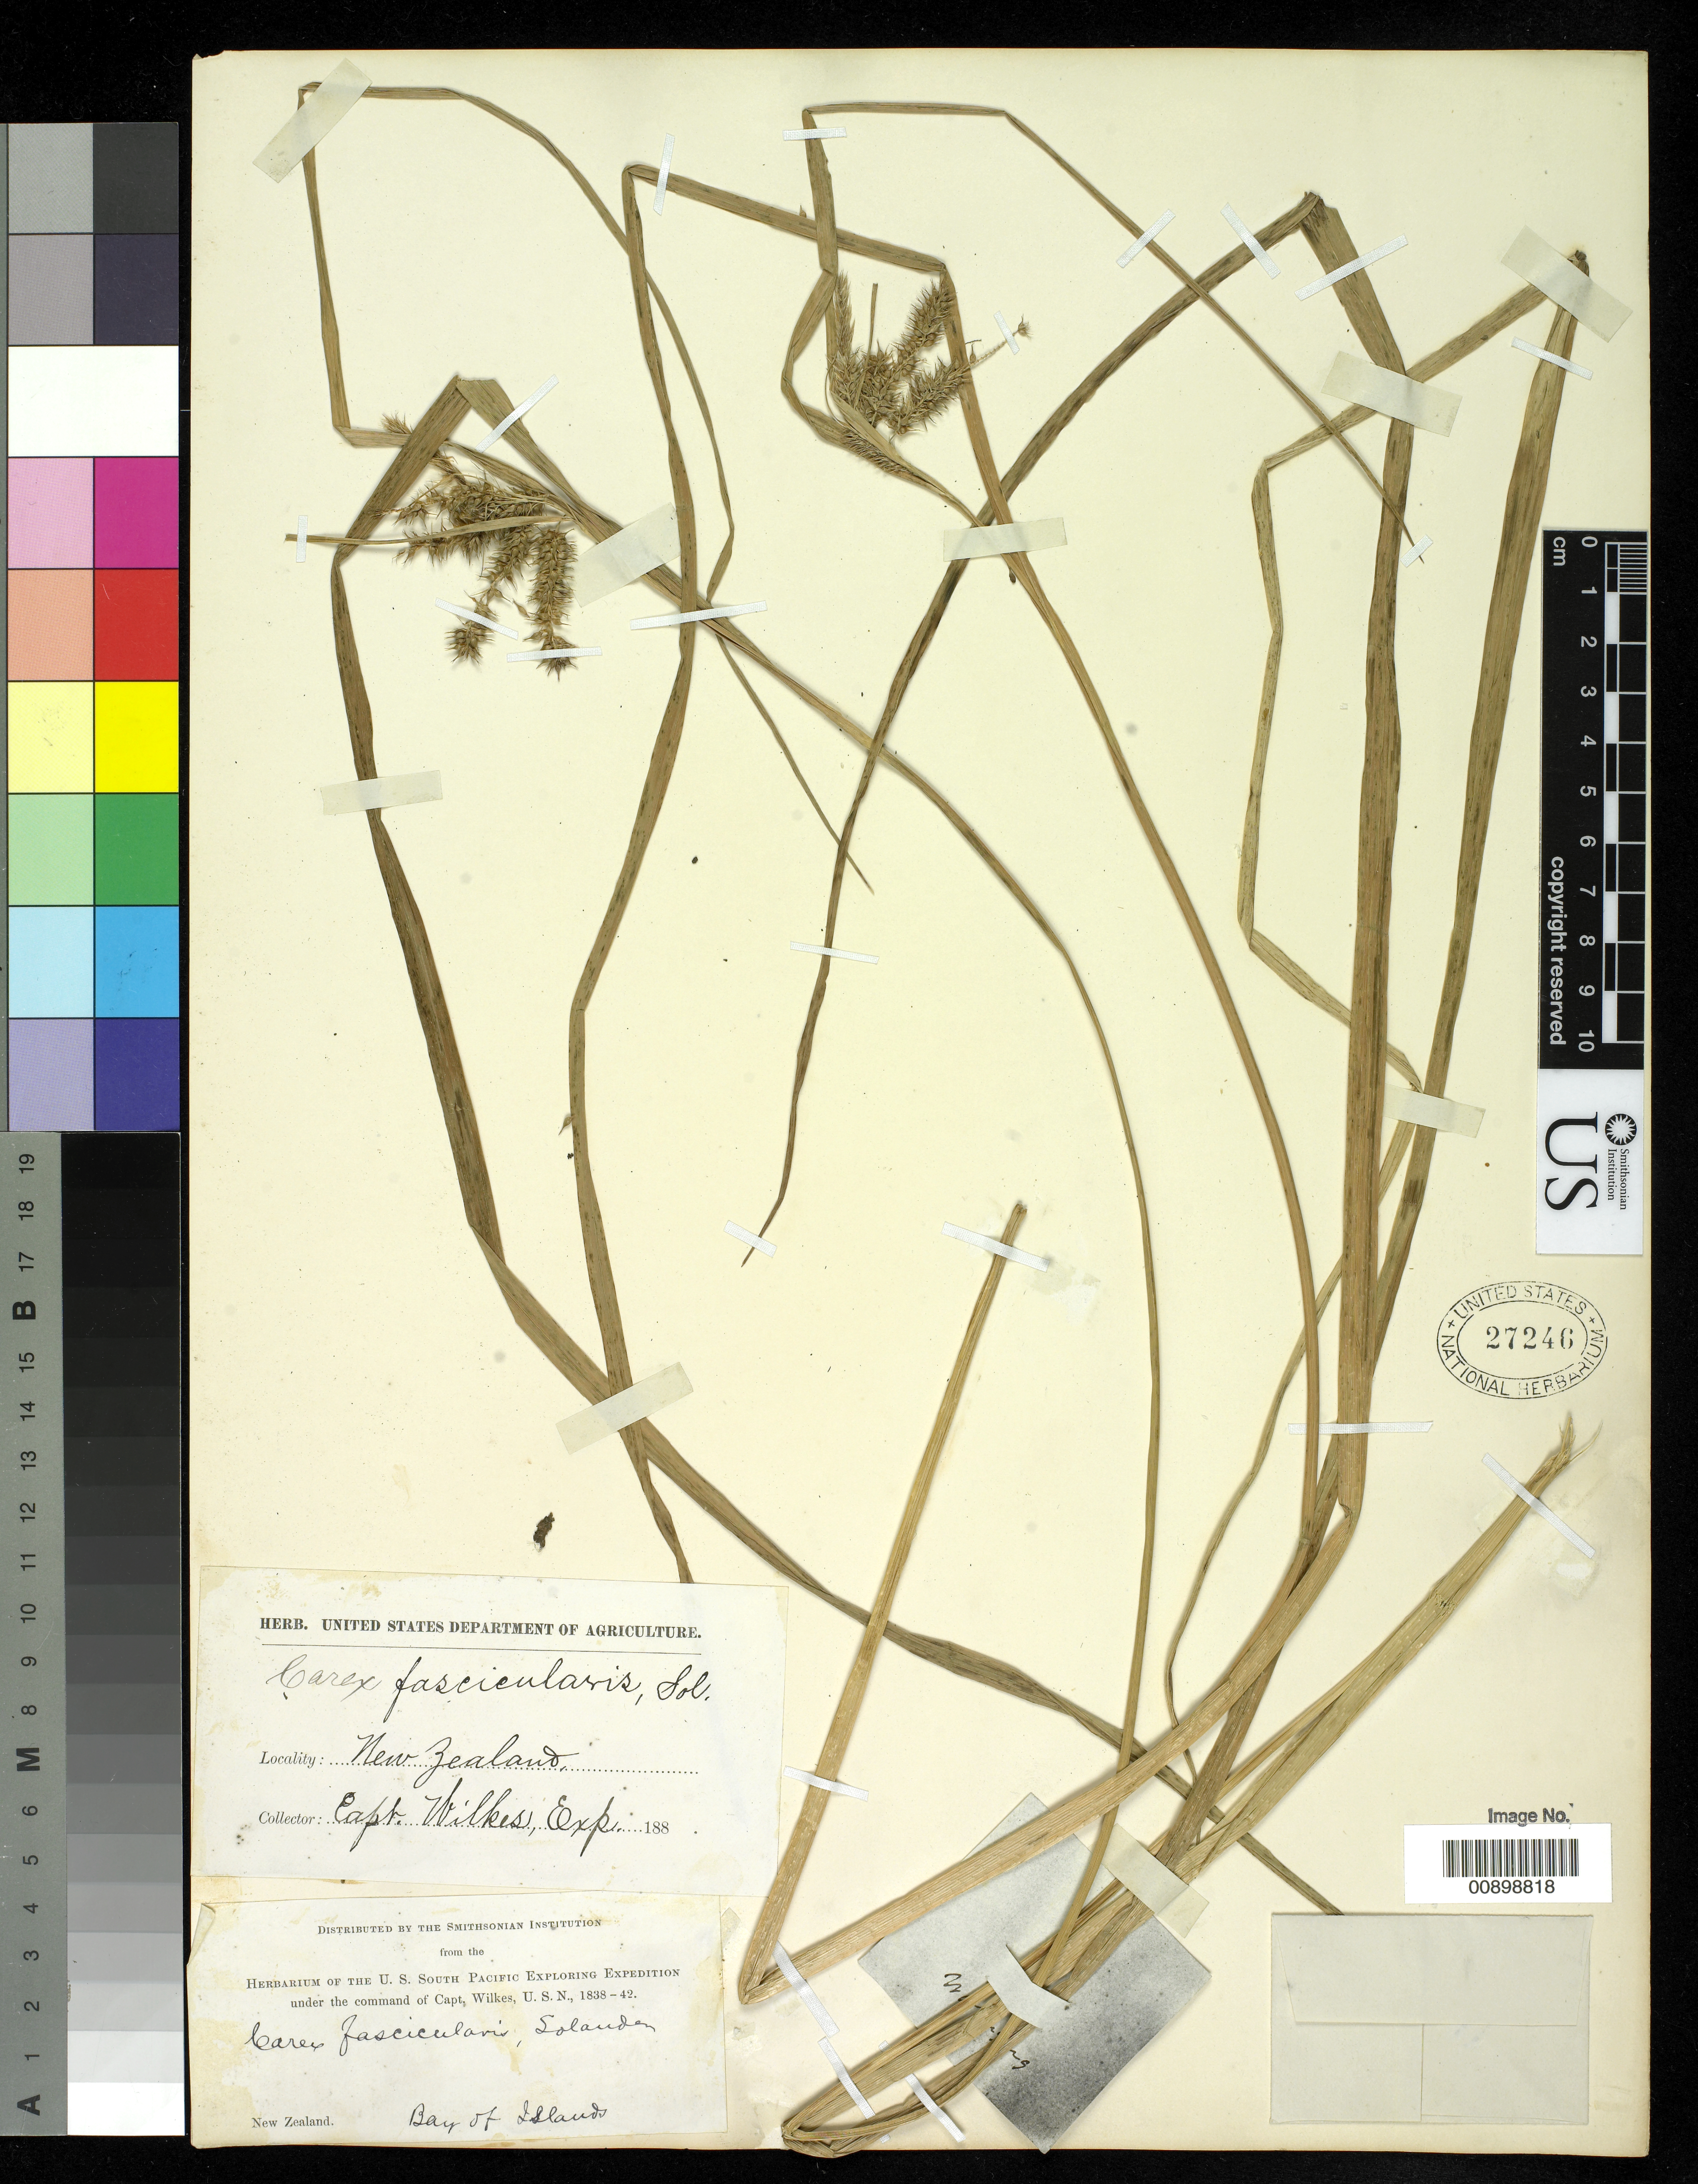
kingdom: Plantae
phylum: Tracheophyta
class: Liliopsida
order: Poales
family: Cyperaceae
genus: Carex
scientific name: Carex fascicularis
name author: Sol. ex Boott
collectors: Wilkes Explor. Exped.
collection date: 1838/1842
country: New Zealand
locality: Bay of Islands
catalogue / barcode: US 27246